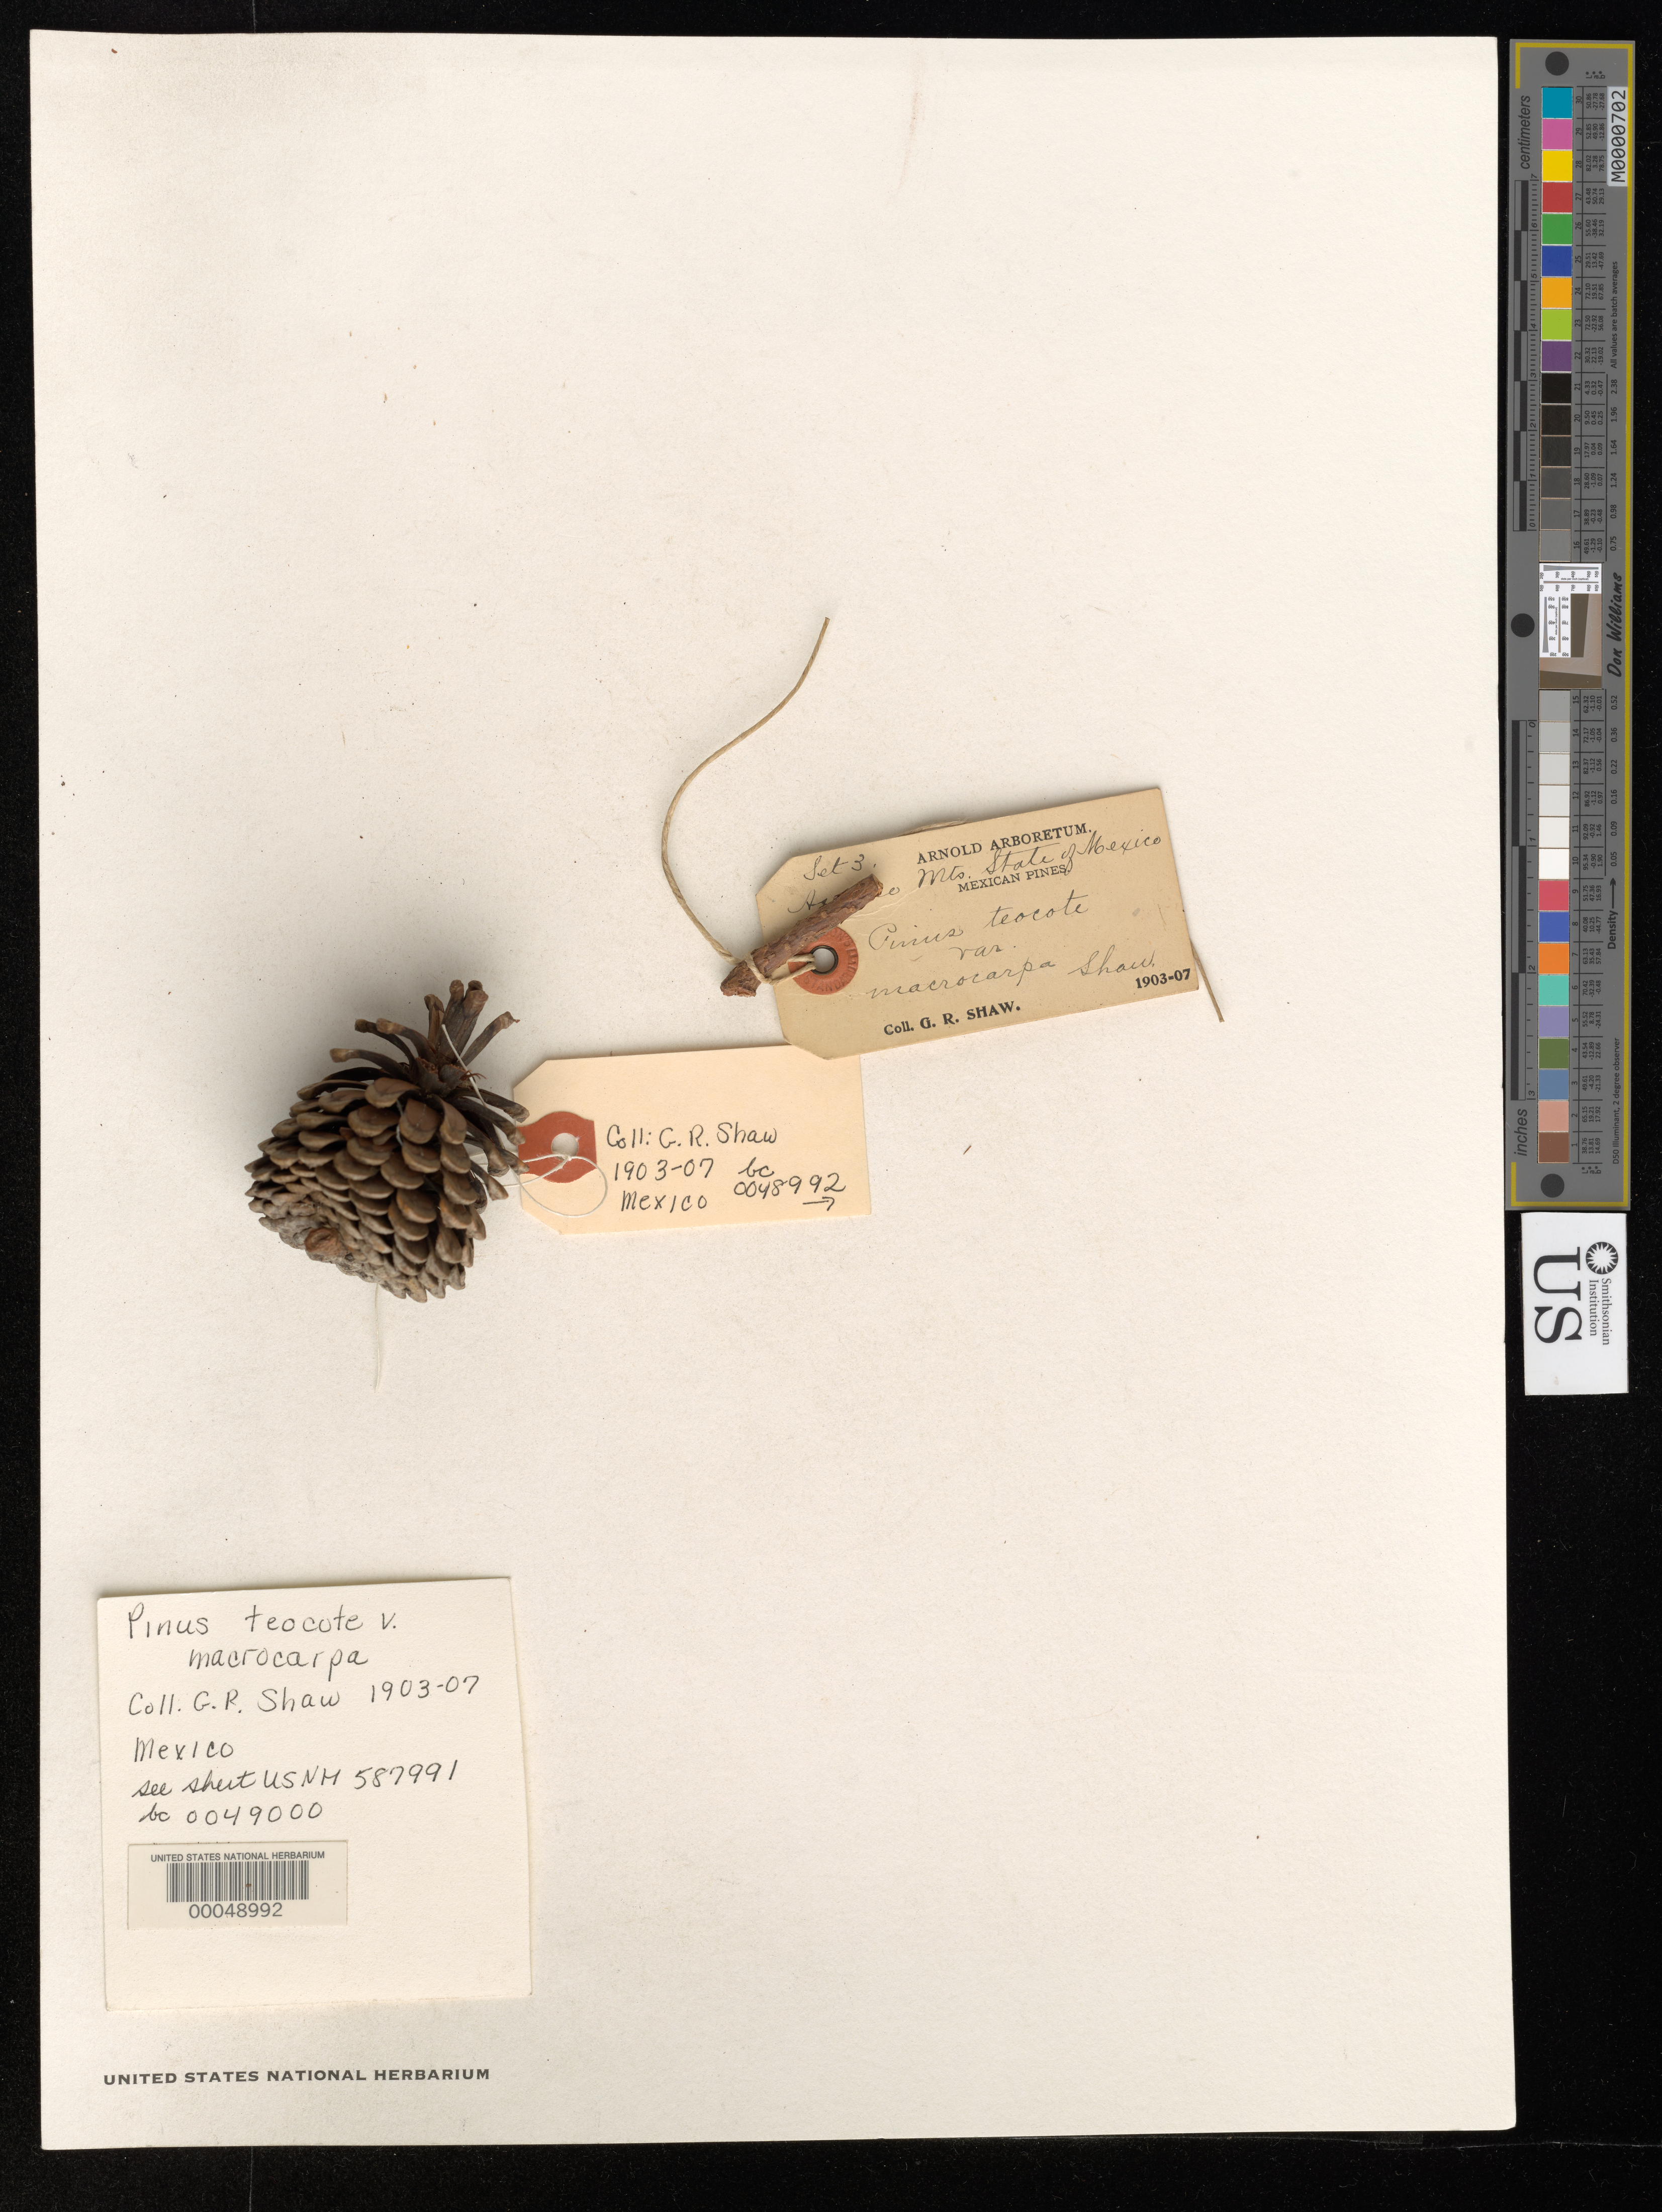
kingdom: Plantae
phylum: Tracheophyta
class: Pinopsida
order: Pinales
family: Pinaceae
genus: Pinus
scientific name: Pinus teocote var. macrocarpa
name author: Shaw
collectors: G. R. Shaw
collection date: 1903/1907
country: Mexico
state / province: México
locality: Ajusco Mountains